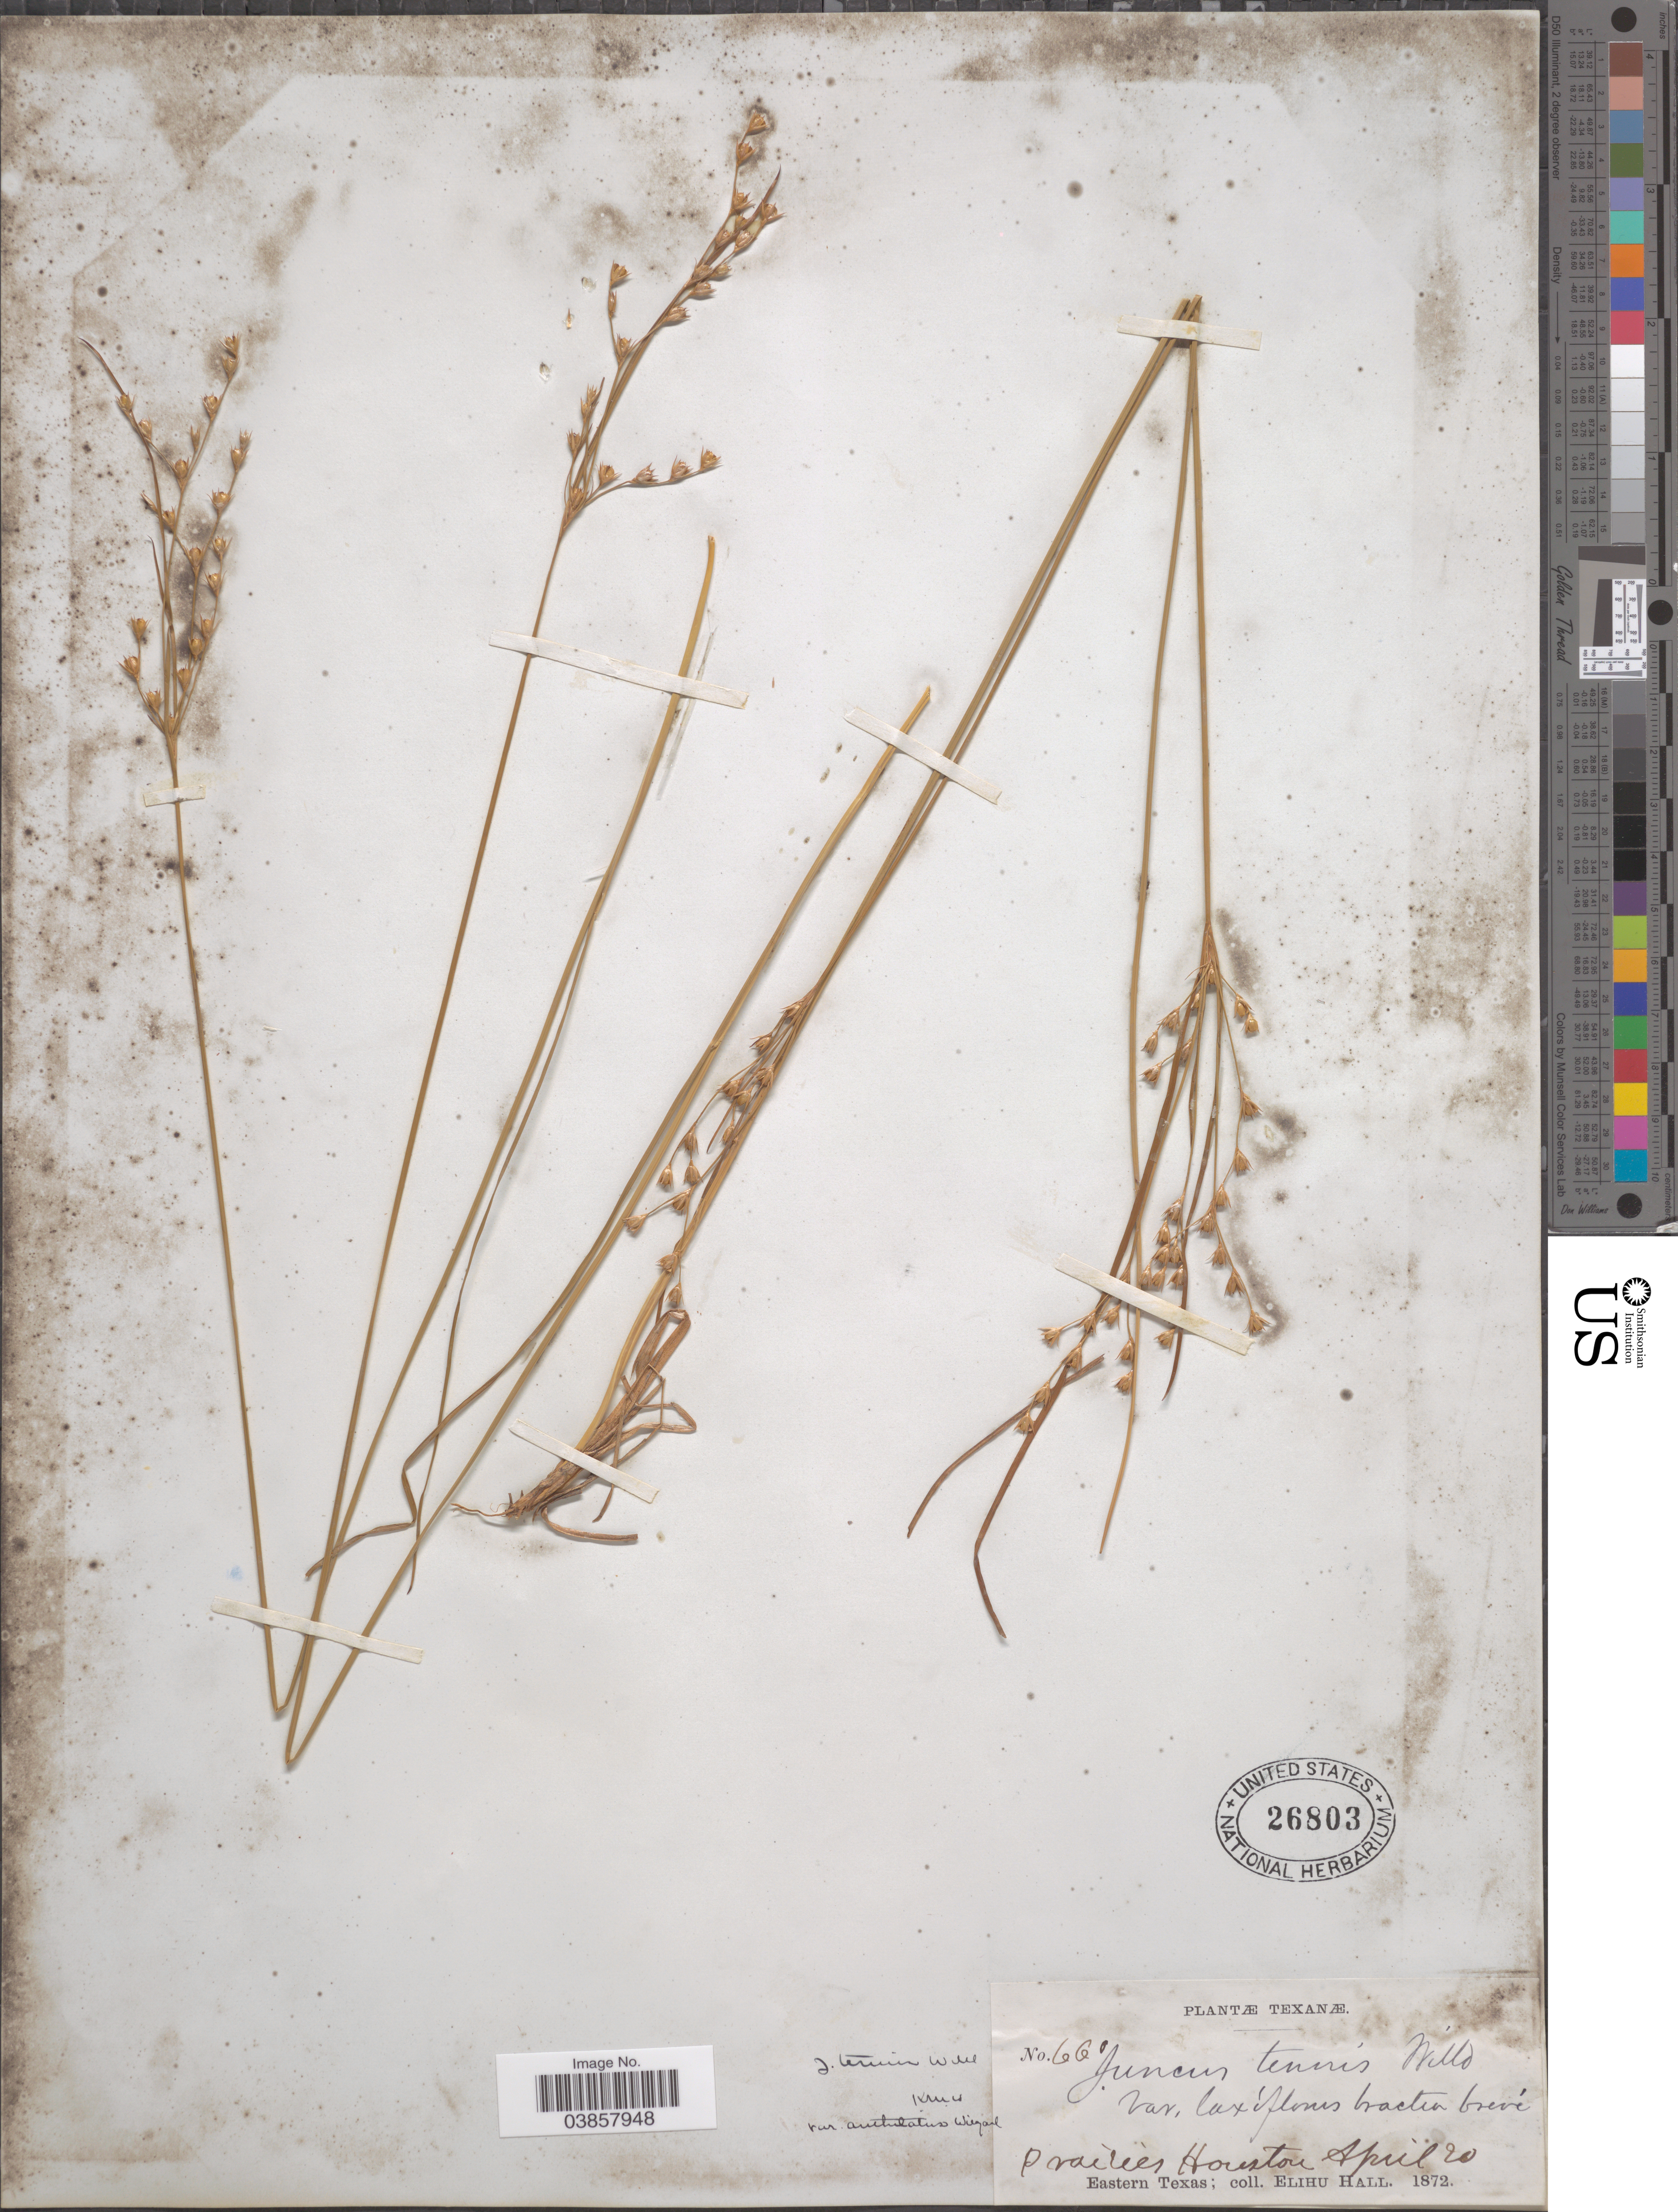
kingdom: Plantae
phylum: Tracheophyta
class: Liliopsida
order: Poales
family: Juncaceae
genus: Juncus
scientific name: Juncus tenuis f. discretiflorus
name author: (F.J. Herm.) Fernald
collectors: E. Hall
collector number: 66p*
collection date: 1872-04-20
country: United States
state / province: Texas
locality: Prairies Houston. Eastern Texas.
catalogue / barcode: US 26803